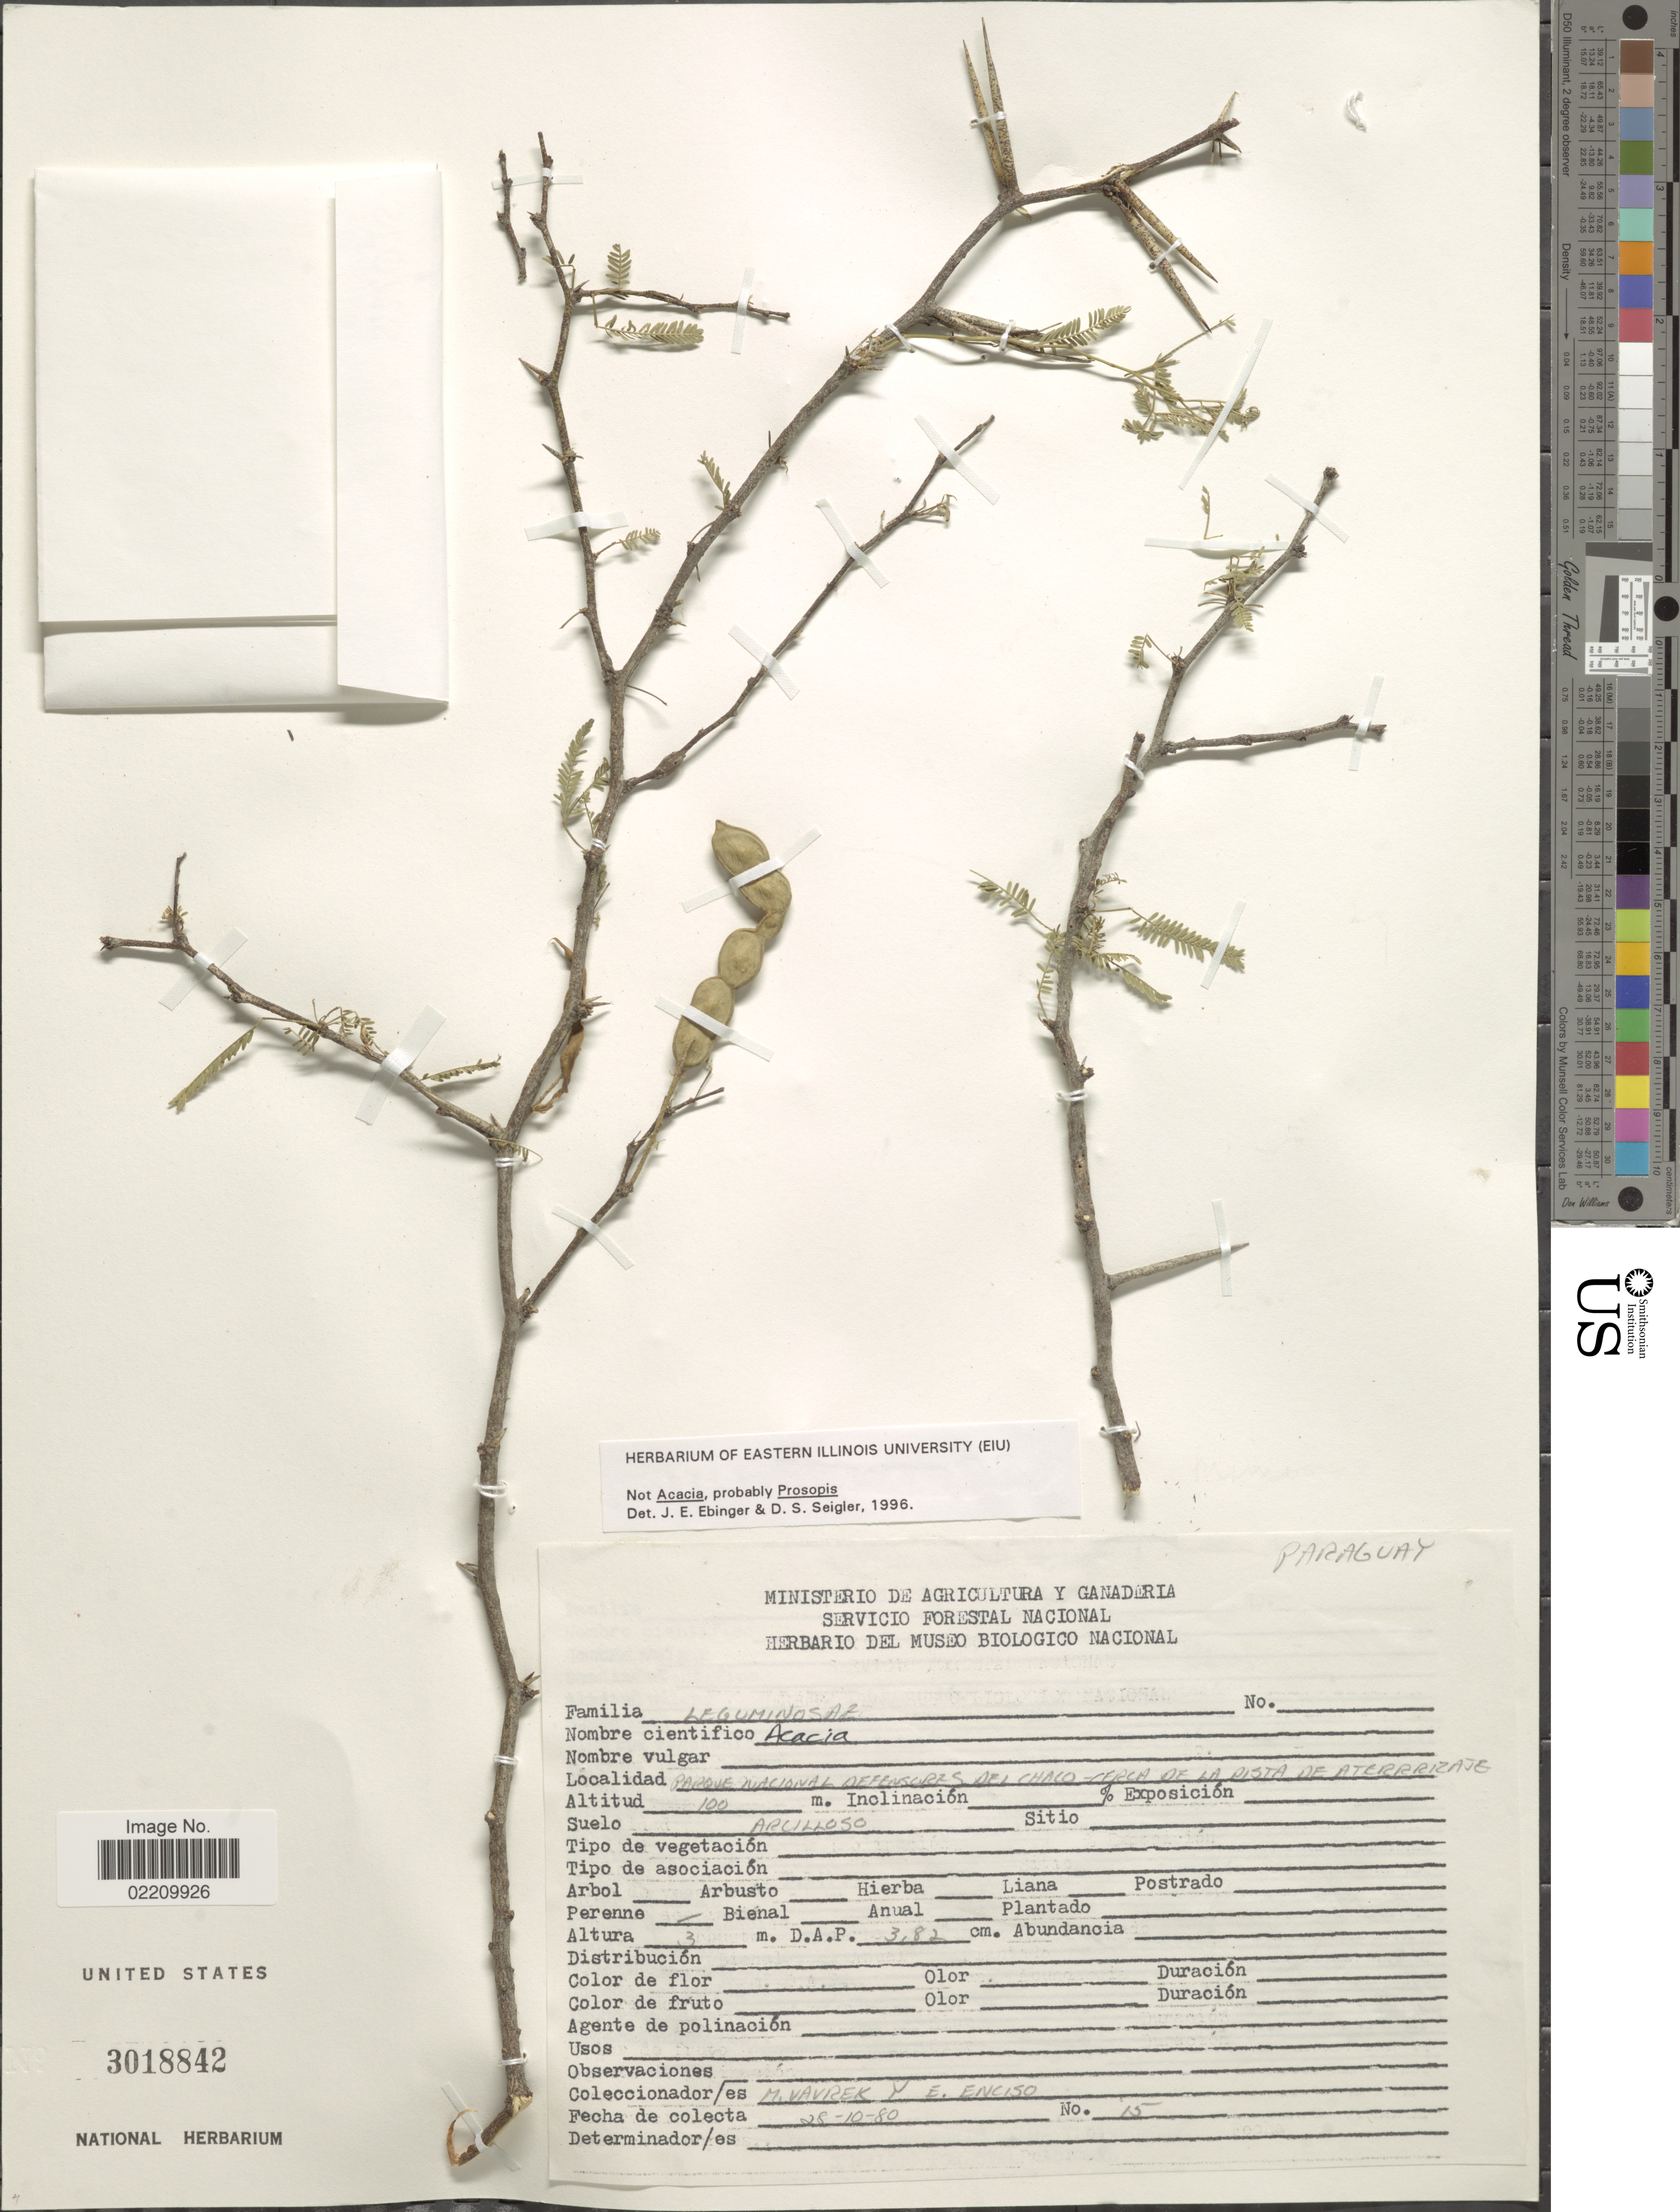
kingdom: Plantae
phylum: Tracheophyta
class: Magnoliopsida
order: Fabales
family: Fabaceae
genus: Neltuma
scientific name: Neltuma affinis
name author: (Spreng.) C. E. Hughes & G.P. Lewis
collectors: M. Vavrek & E. Enciso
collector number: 15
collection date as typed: Transcribed d/m/y: 28/10/80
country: Paraguay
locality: Parque Nacional Defensures de Chaco, cerca de la pista de Aterrizate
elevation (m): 100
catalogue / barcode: US 3018842